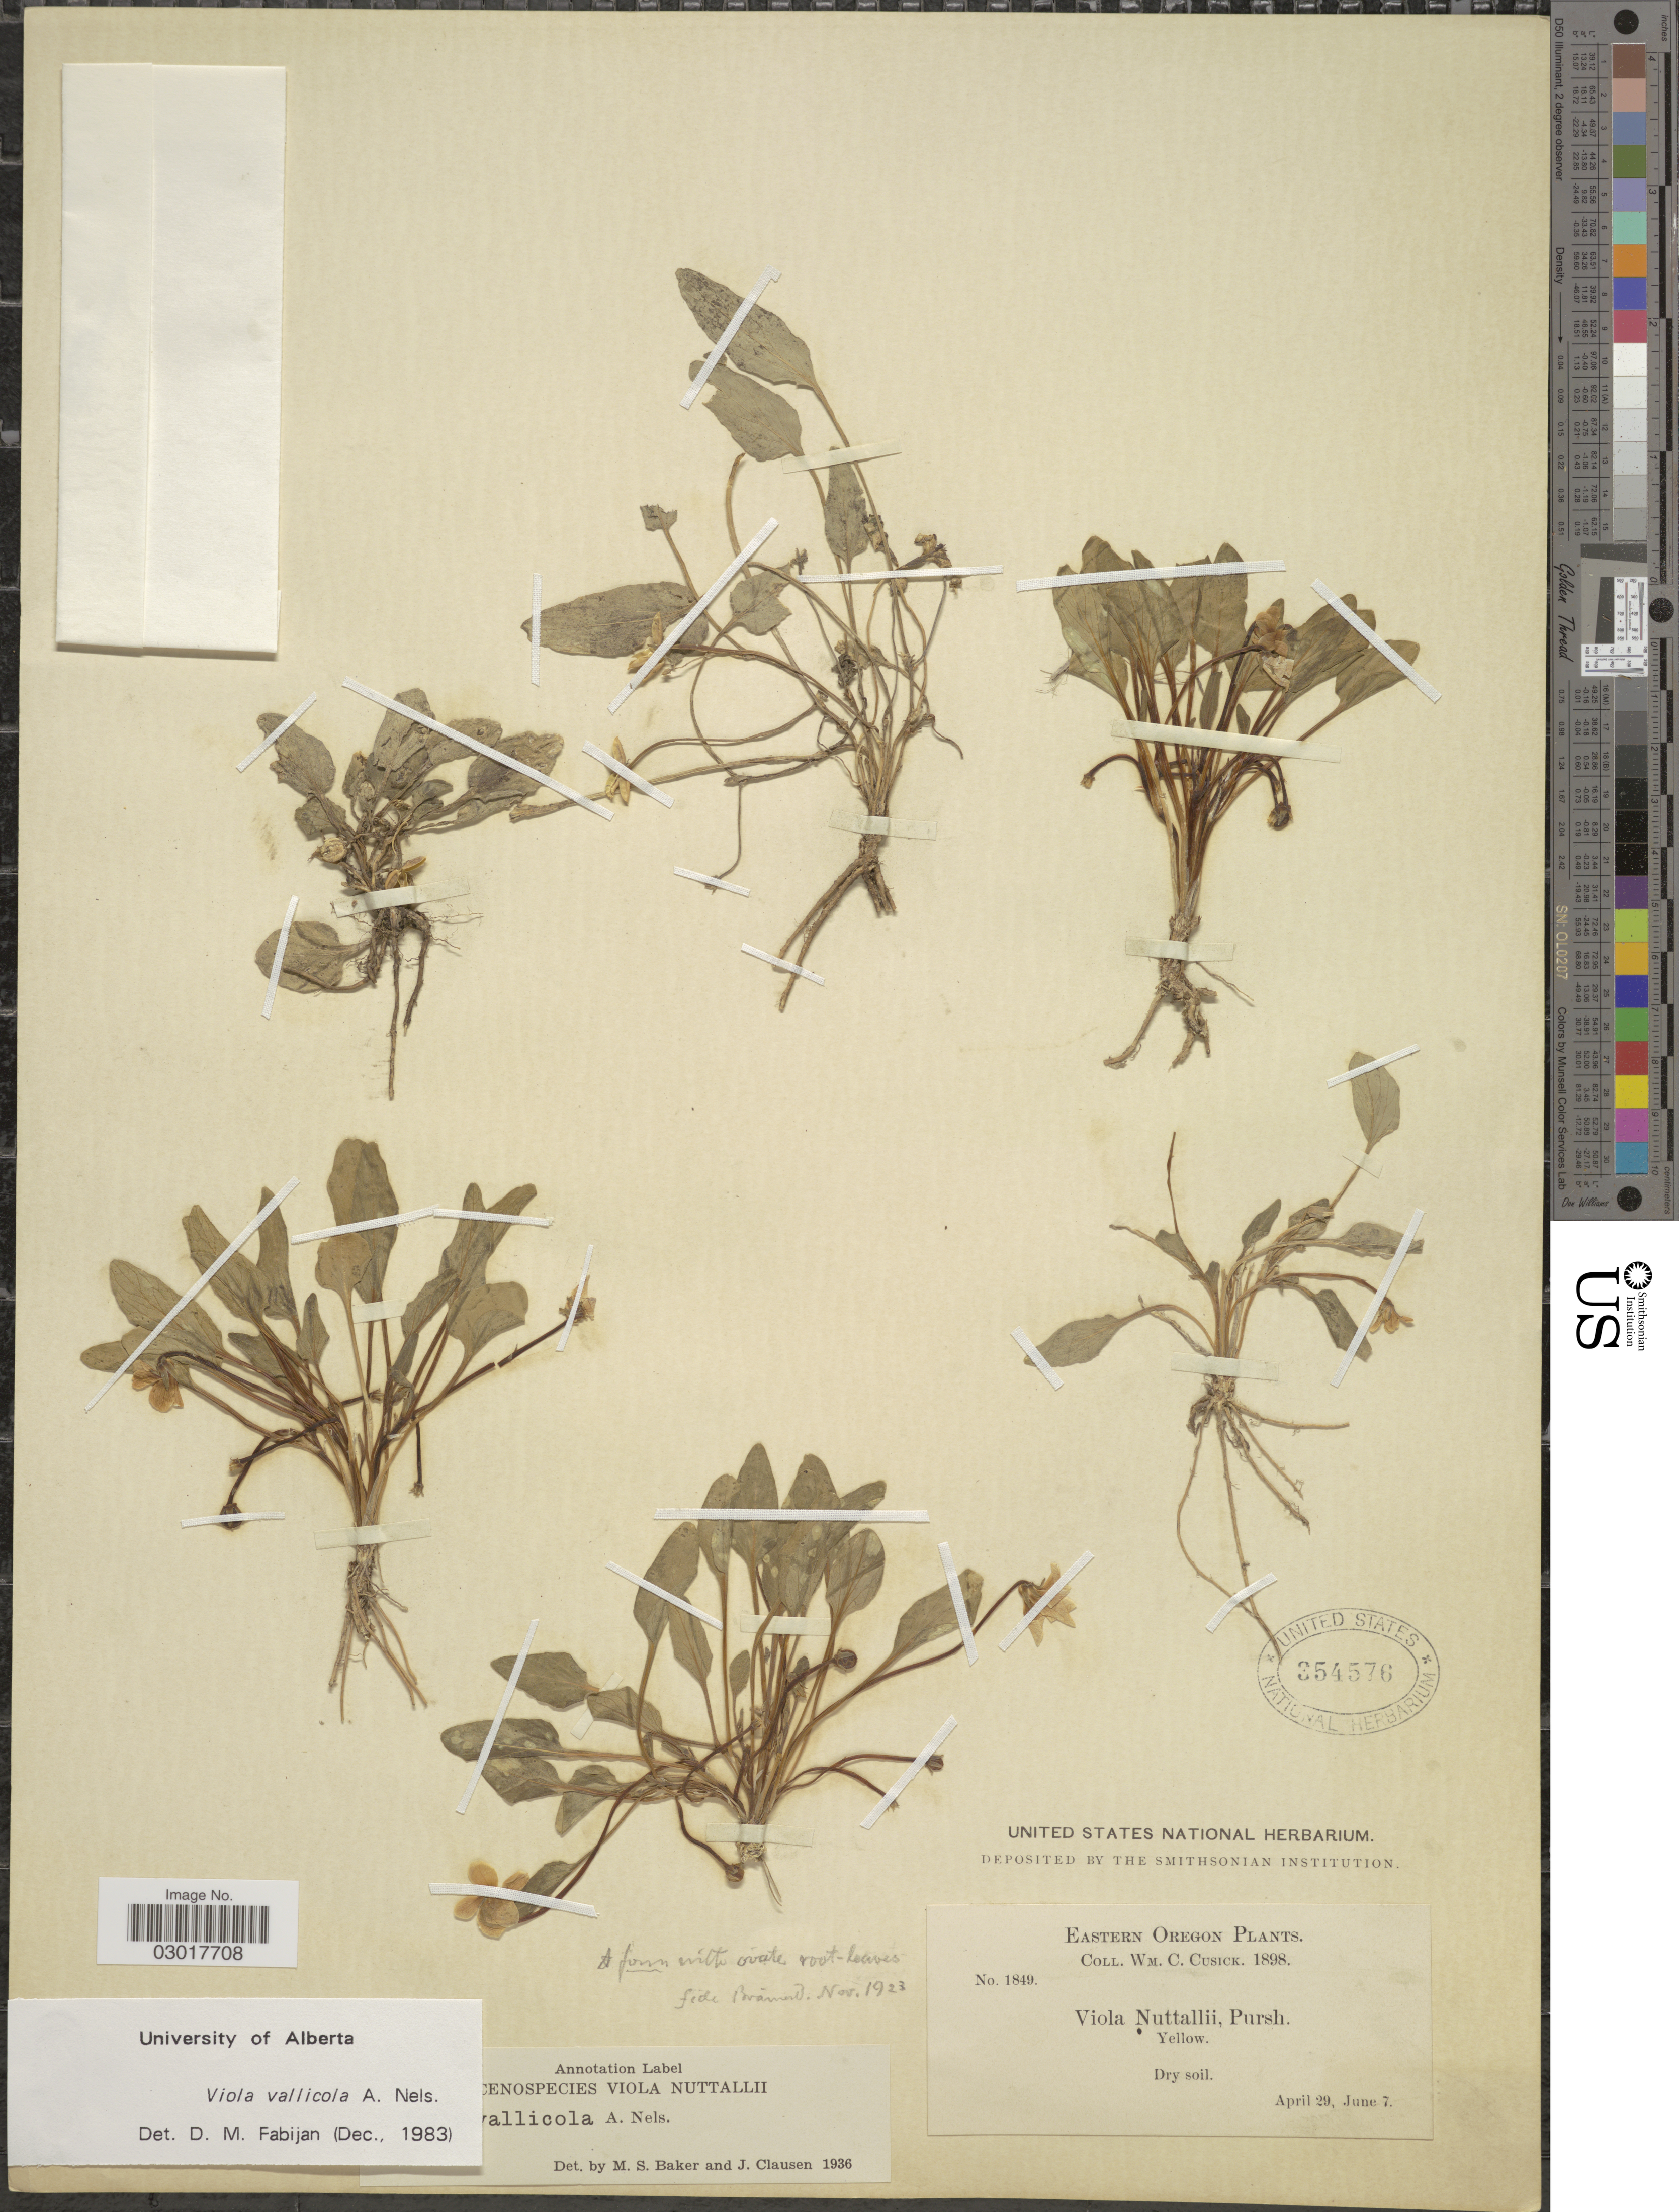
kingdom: Plantae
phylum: Tracheophyta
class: Magnoliopsida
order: Malpighiales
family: Violaceae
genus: Viola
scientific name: Viola vallicola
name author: A. Nelson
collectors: W. C. Cusick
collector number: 1849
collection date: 1898-04-29/1898-06-07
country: United States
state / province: Oregon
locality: Eastern Oregon.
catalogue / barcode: US 354576